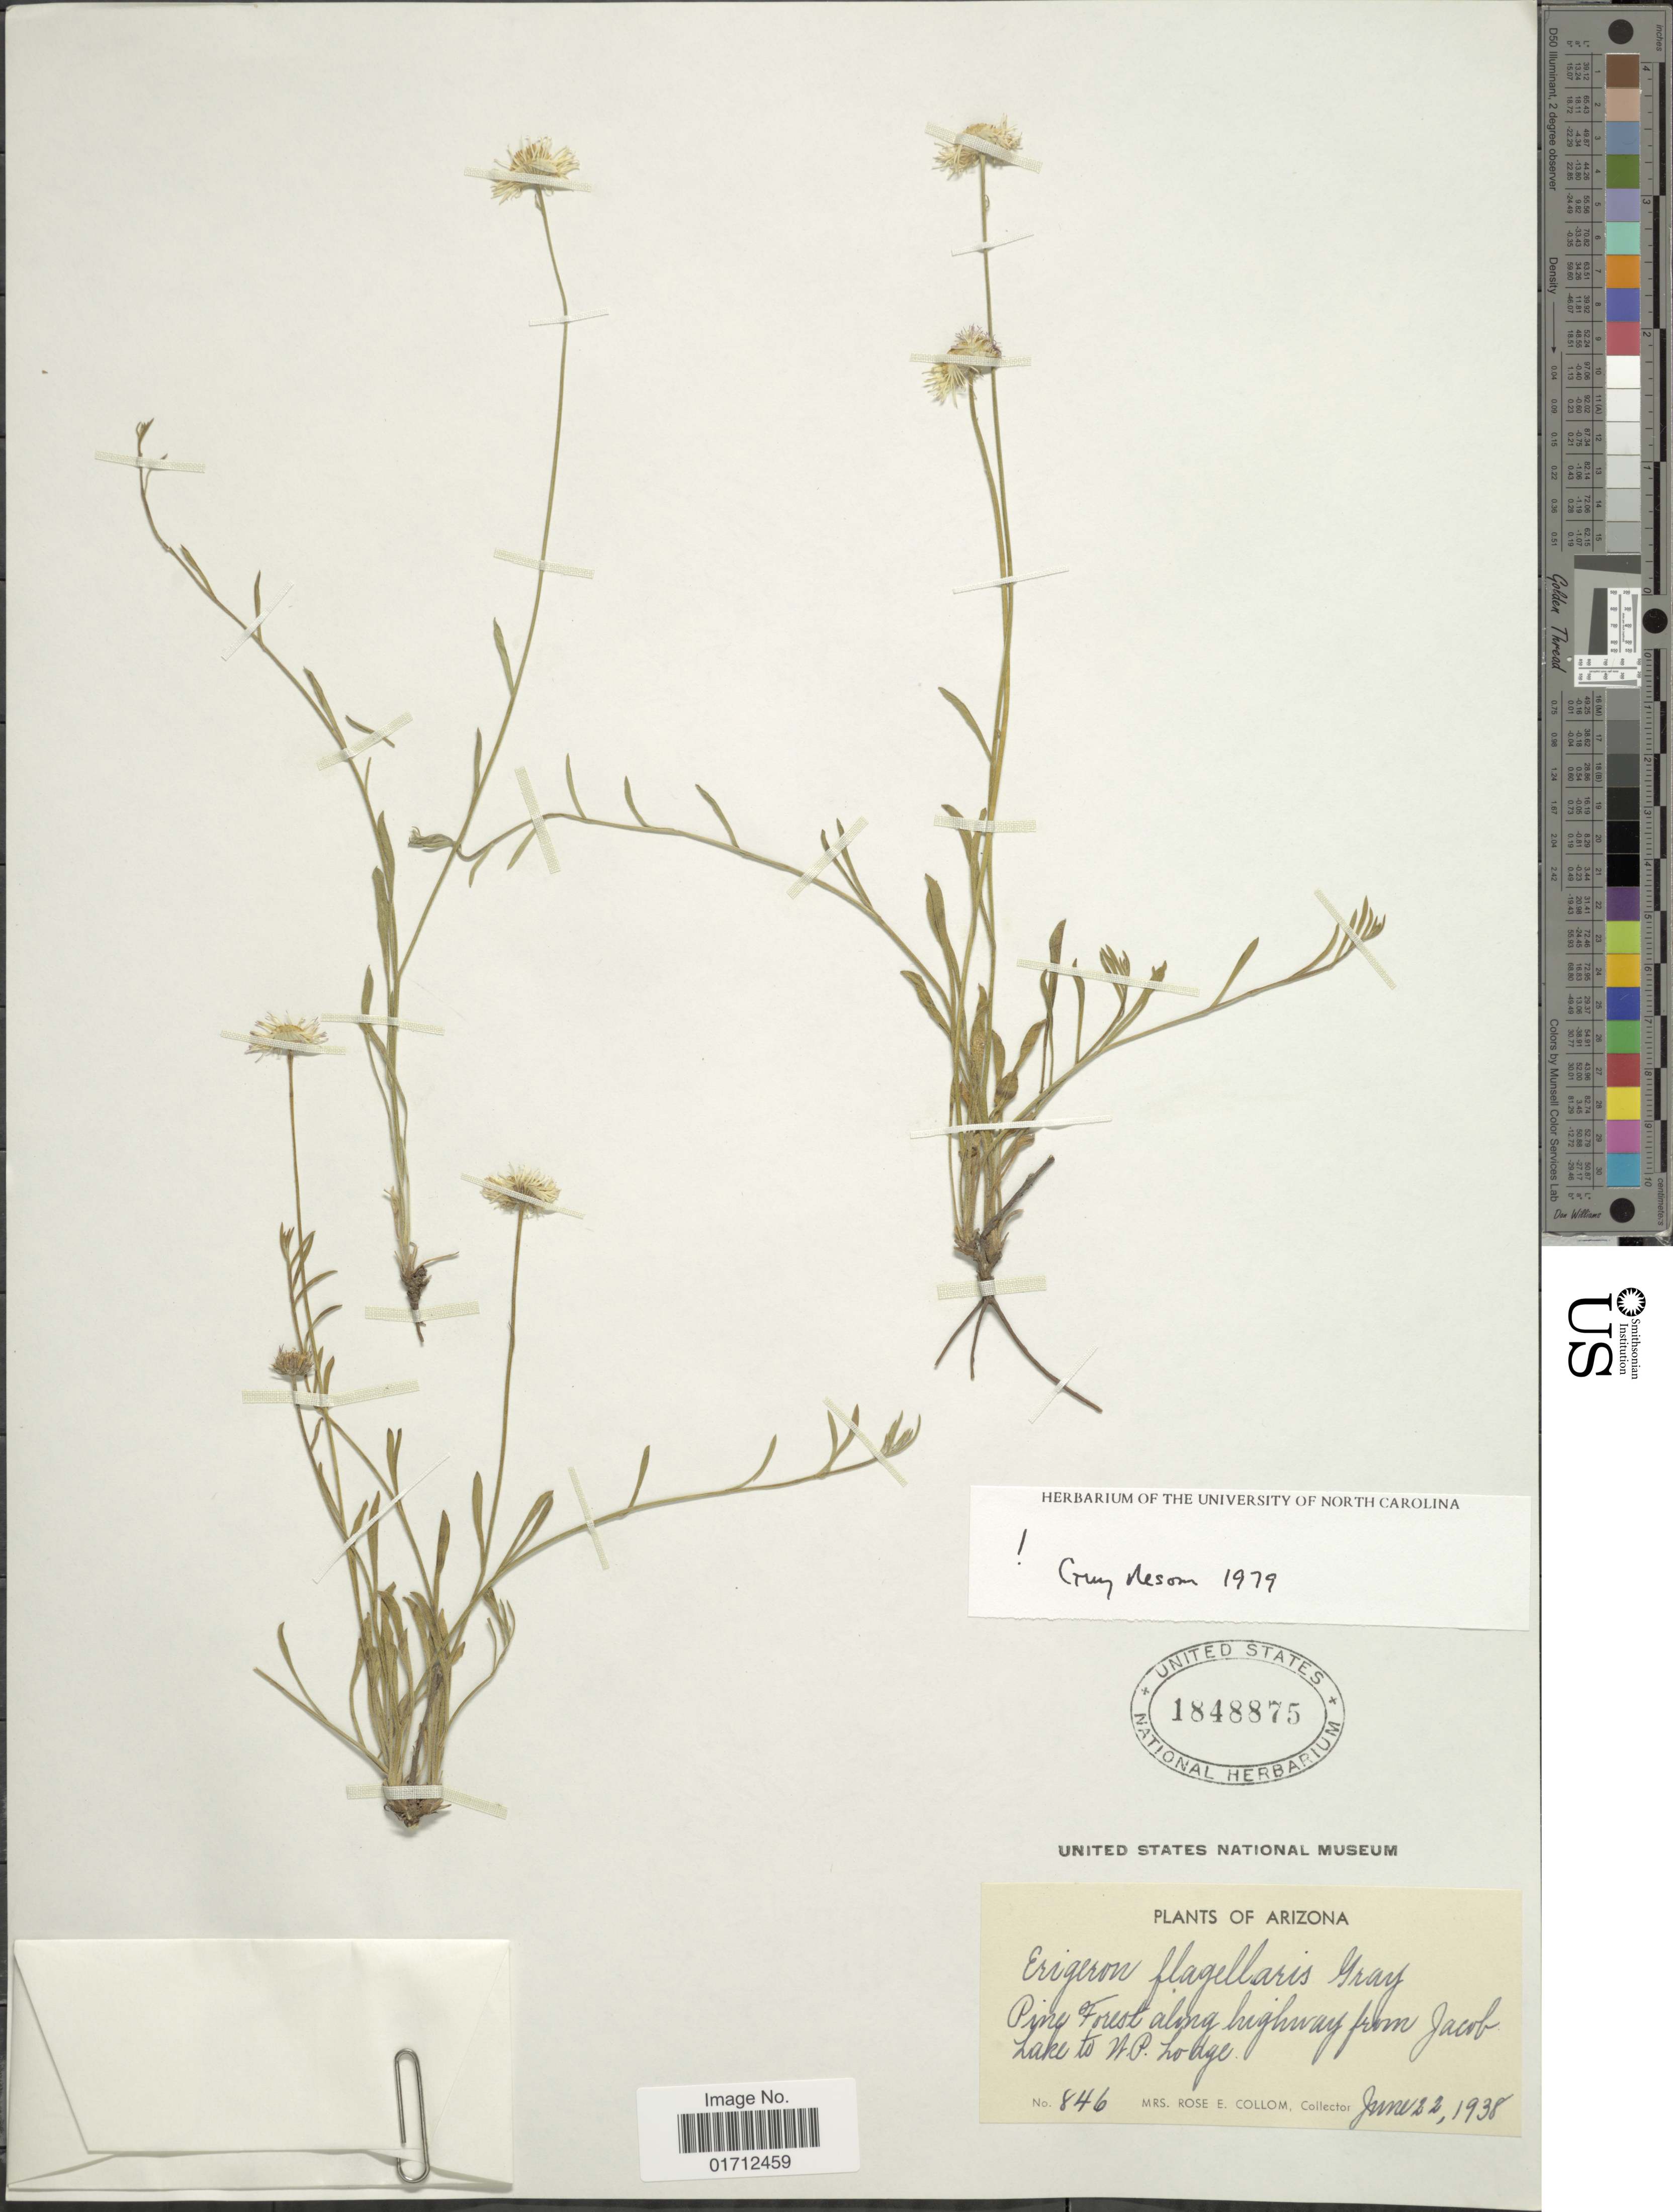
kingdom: Plantae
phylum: Tracheophyta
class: Magnoliopsida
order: Asterales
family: Asteraceae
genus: Erigeron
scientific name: Erigeron flagellaris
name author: A. Gray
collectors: R. E. Collom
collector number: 846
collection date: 1938-06-22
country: United States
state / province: Arizona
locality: Pine forest along highway from Jacob Lake to N.P. Lodge.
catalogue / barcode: US 1848875